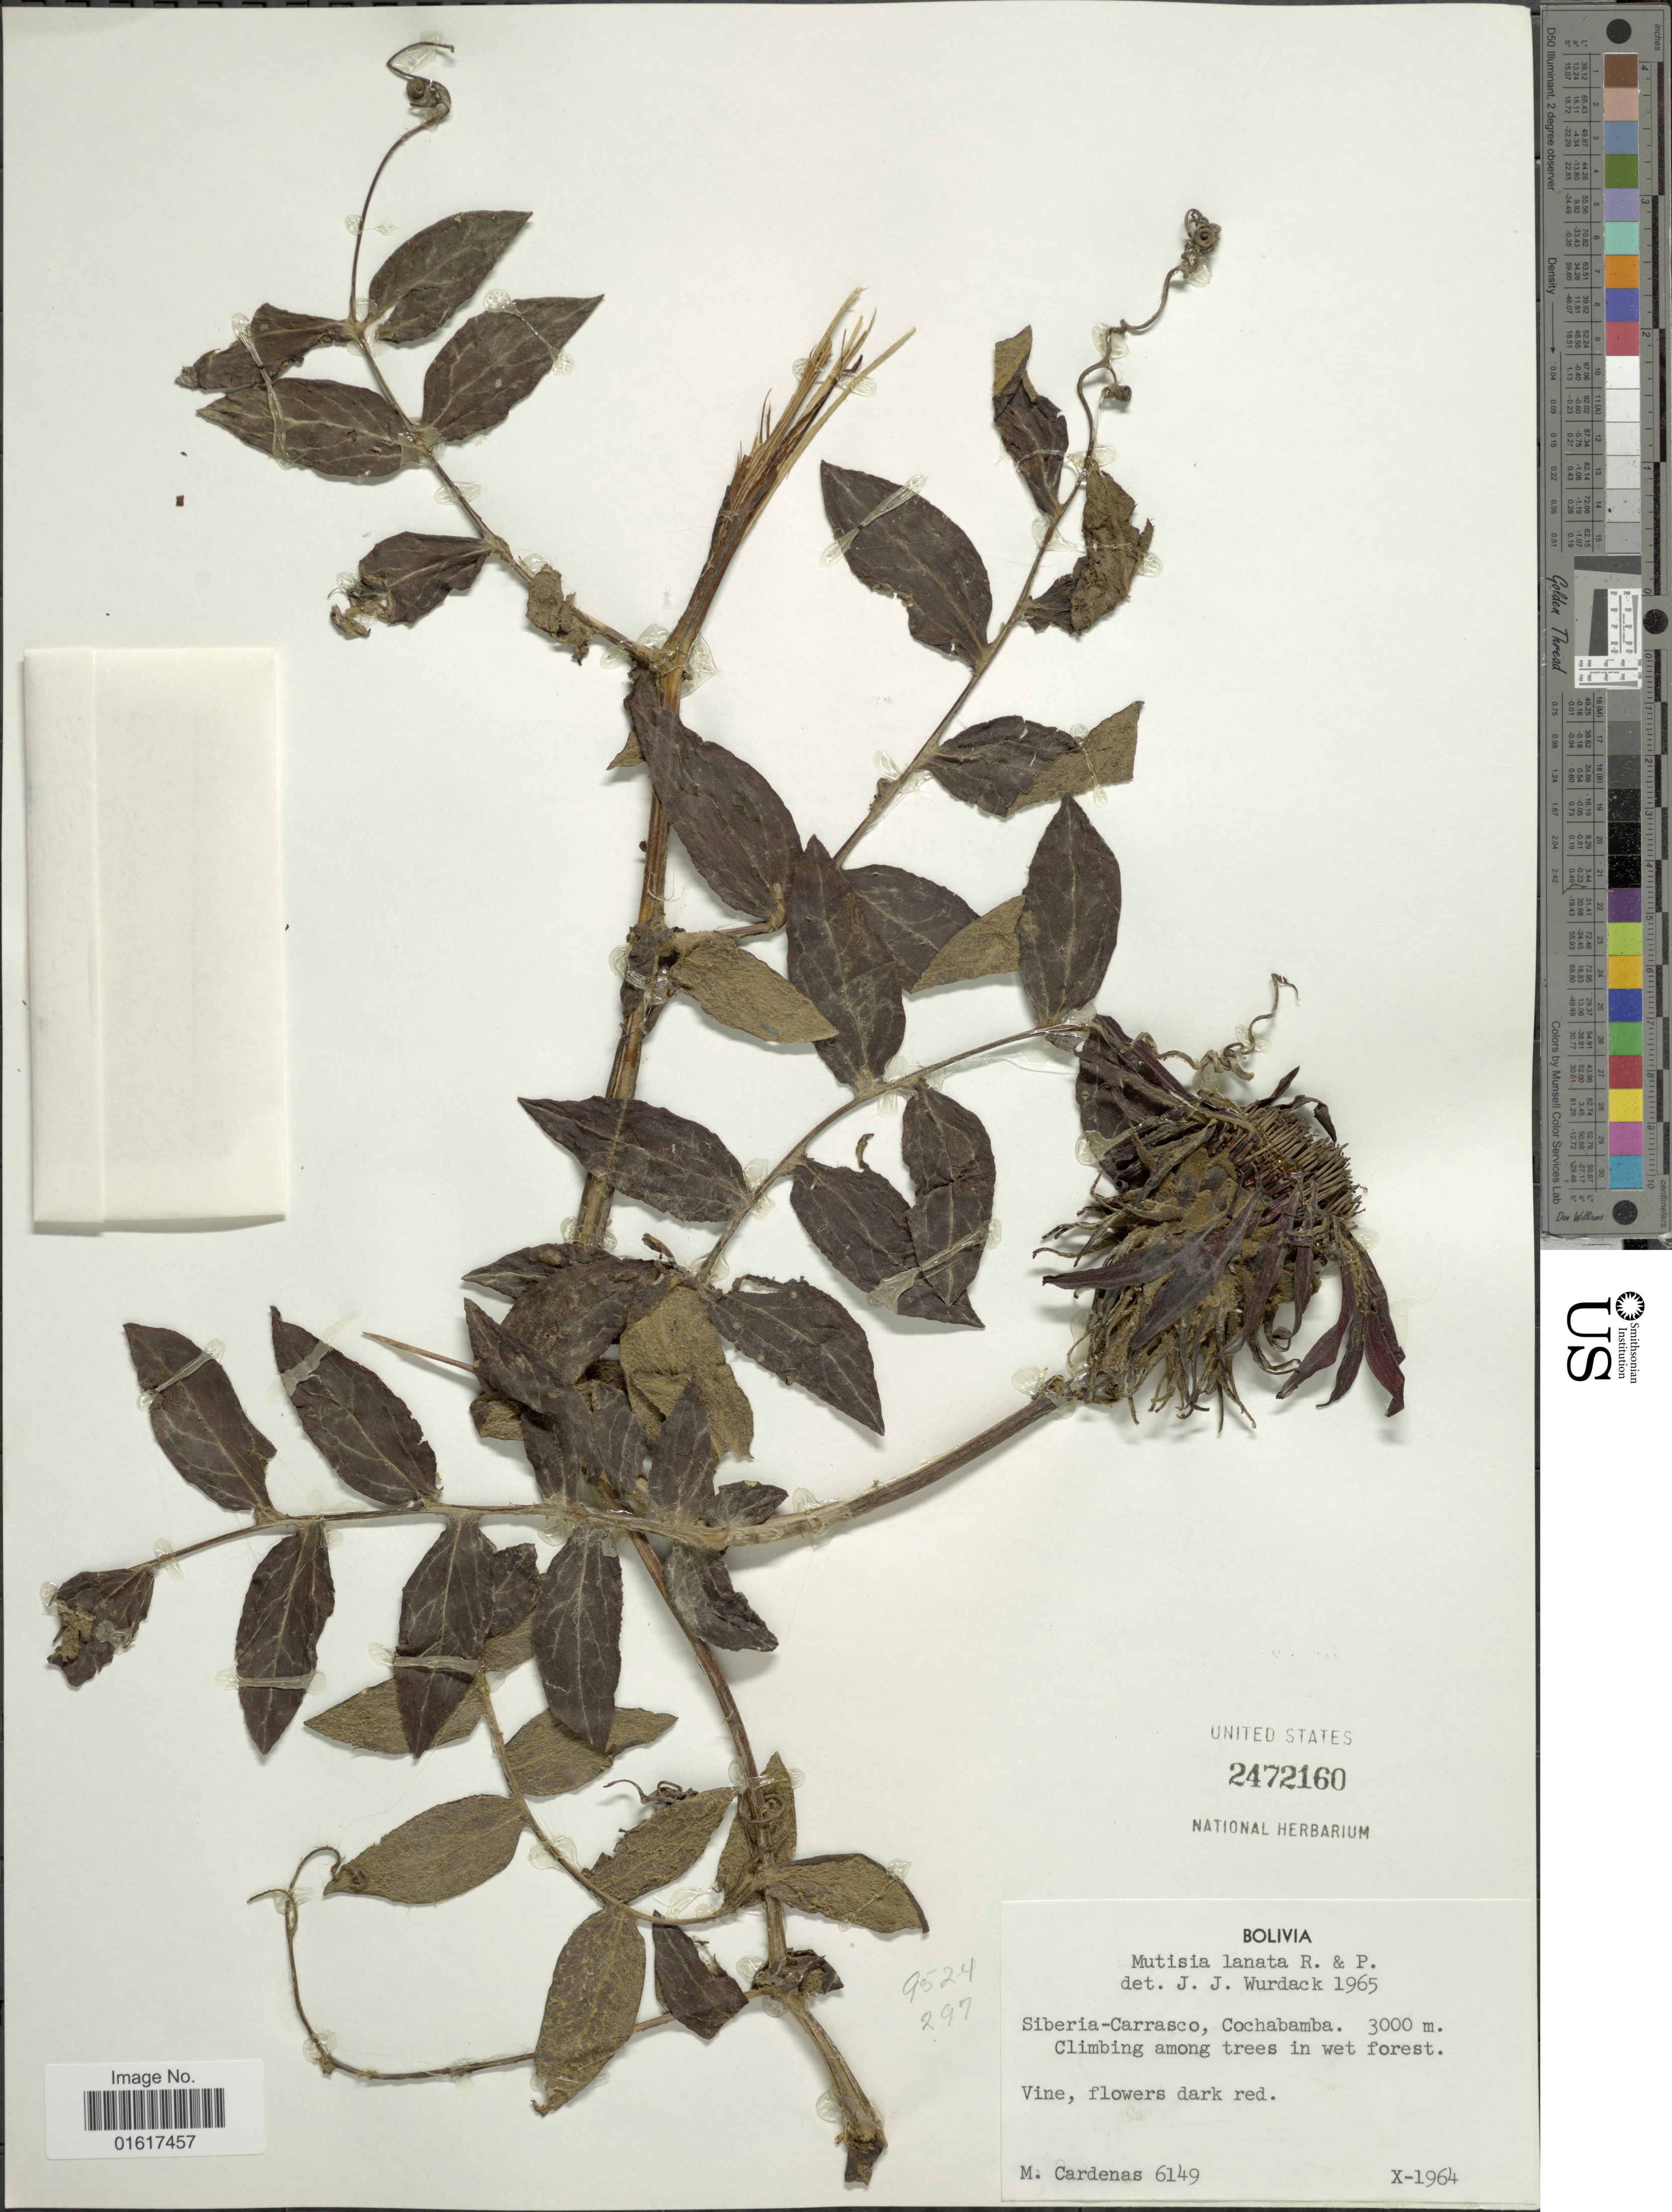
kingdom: Plantae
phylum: Tracheophyta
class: Magnoliopsida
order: Asterales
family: Asteraceae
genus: Mutisia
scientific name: Mutisia lanata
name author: Ruiz & Pav.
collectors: M. Cárdenas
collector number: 6149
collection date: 1964-10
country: Bolivia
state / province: Cochabamba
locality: Siberia-Carrasco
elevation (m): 3000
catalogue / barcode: US 2472160